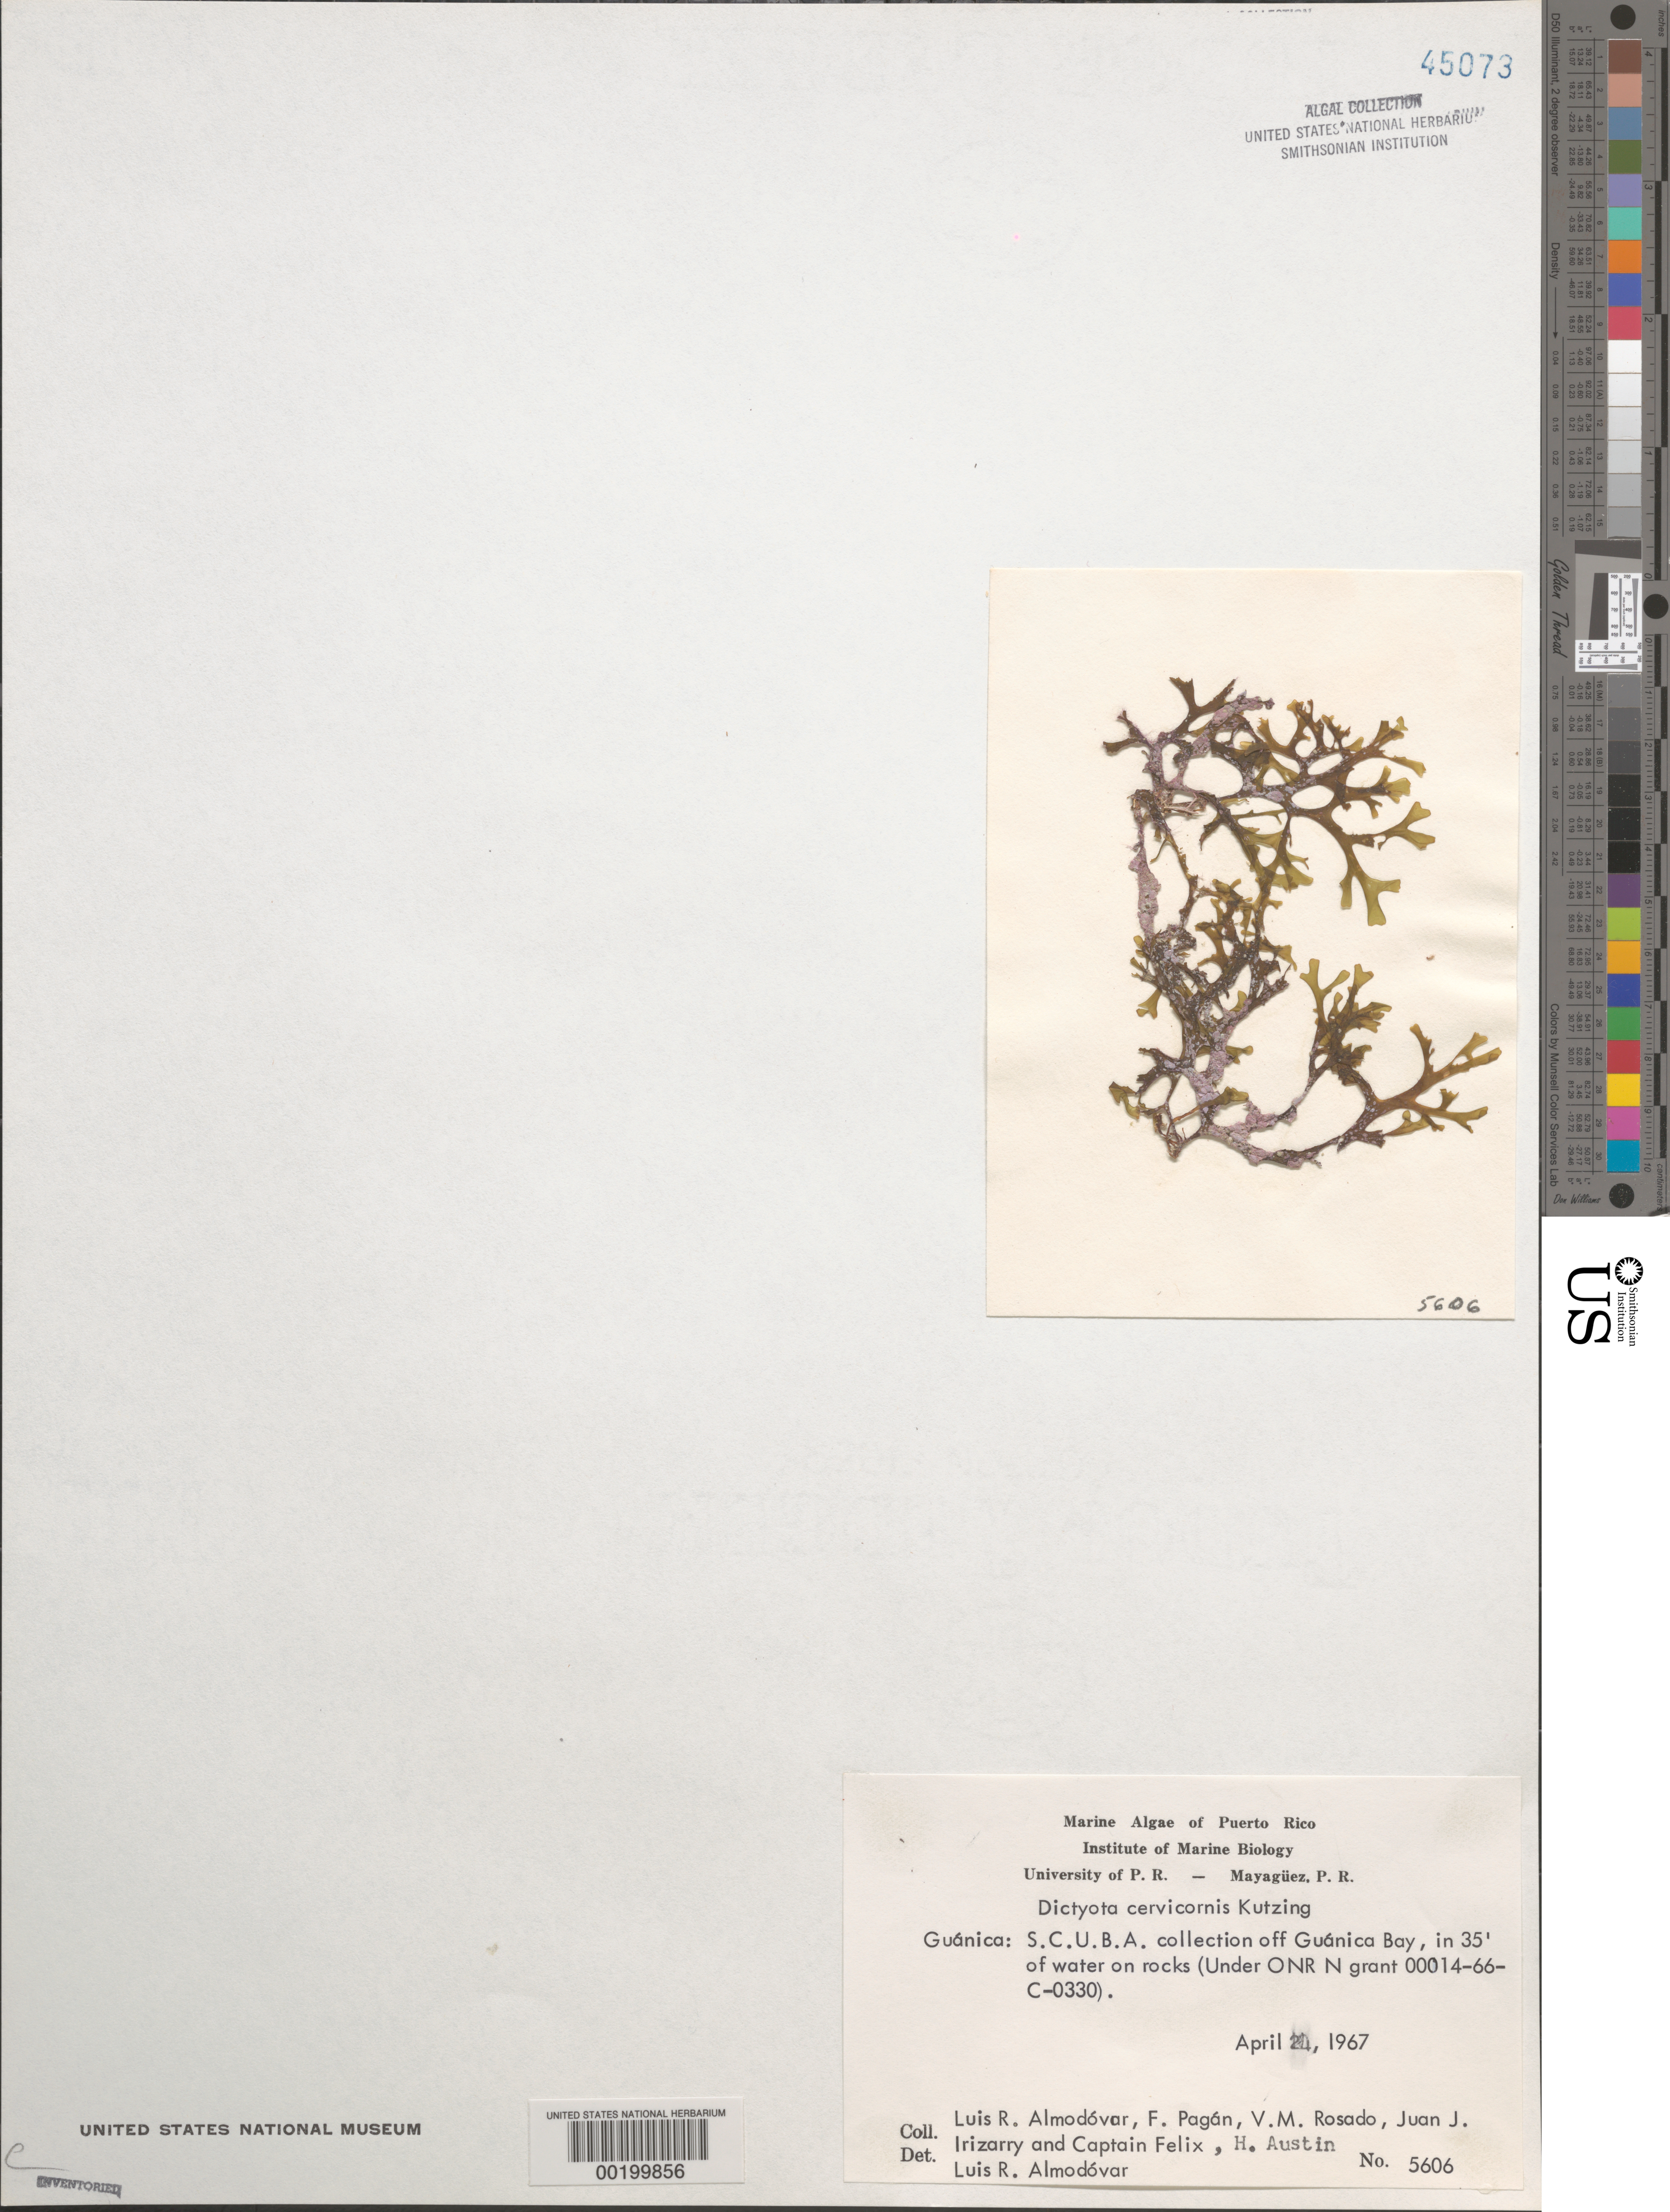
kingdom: Chromista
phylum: Ochrophyta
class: Phaeophyceae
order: Dictyotales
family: Dictyotaceae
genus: Dictyota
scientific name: Dictyota cervicornis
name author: Kütz.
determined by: Almodovar, L. R.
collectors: L. Almodovar, F. Pagan, V. Rosado, J. Irizarry, C. Felix & H. Austin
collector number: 5606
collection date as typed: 24 Apr 1967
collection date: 1967-04-24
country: Puerto Rico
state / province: Guanica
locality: Off guanica bay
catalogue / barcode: US 45073